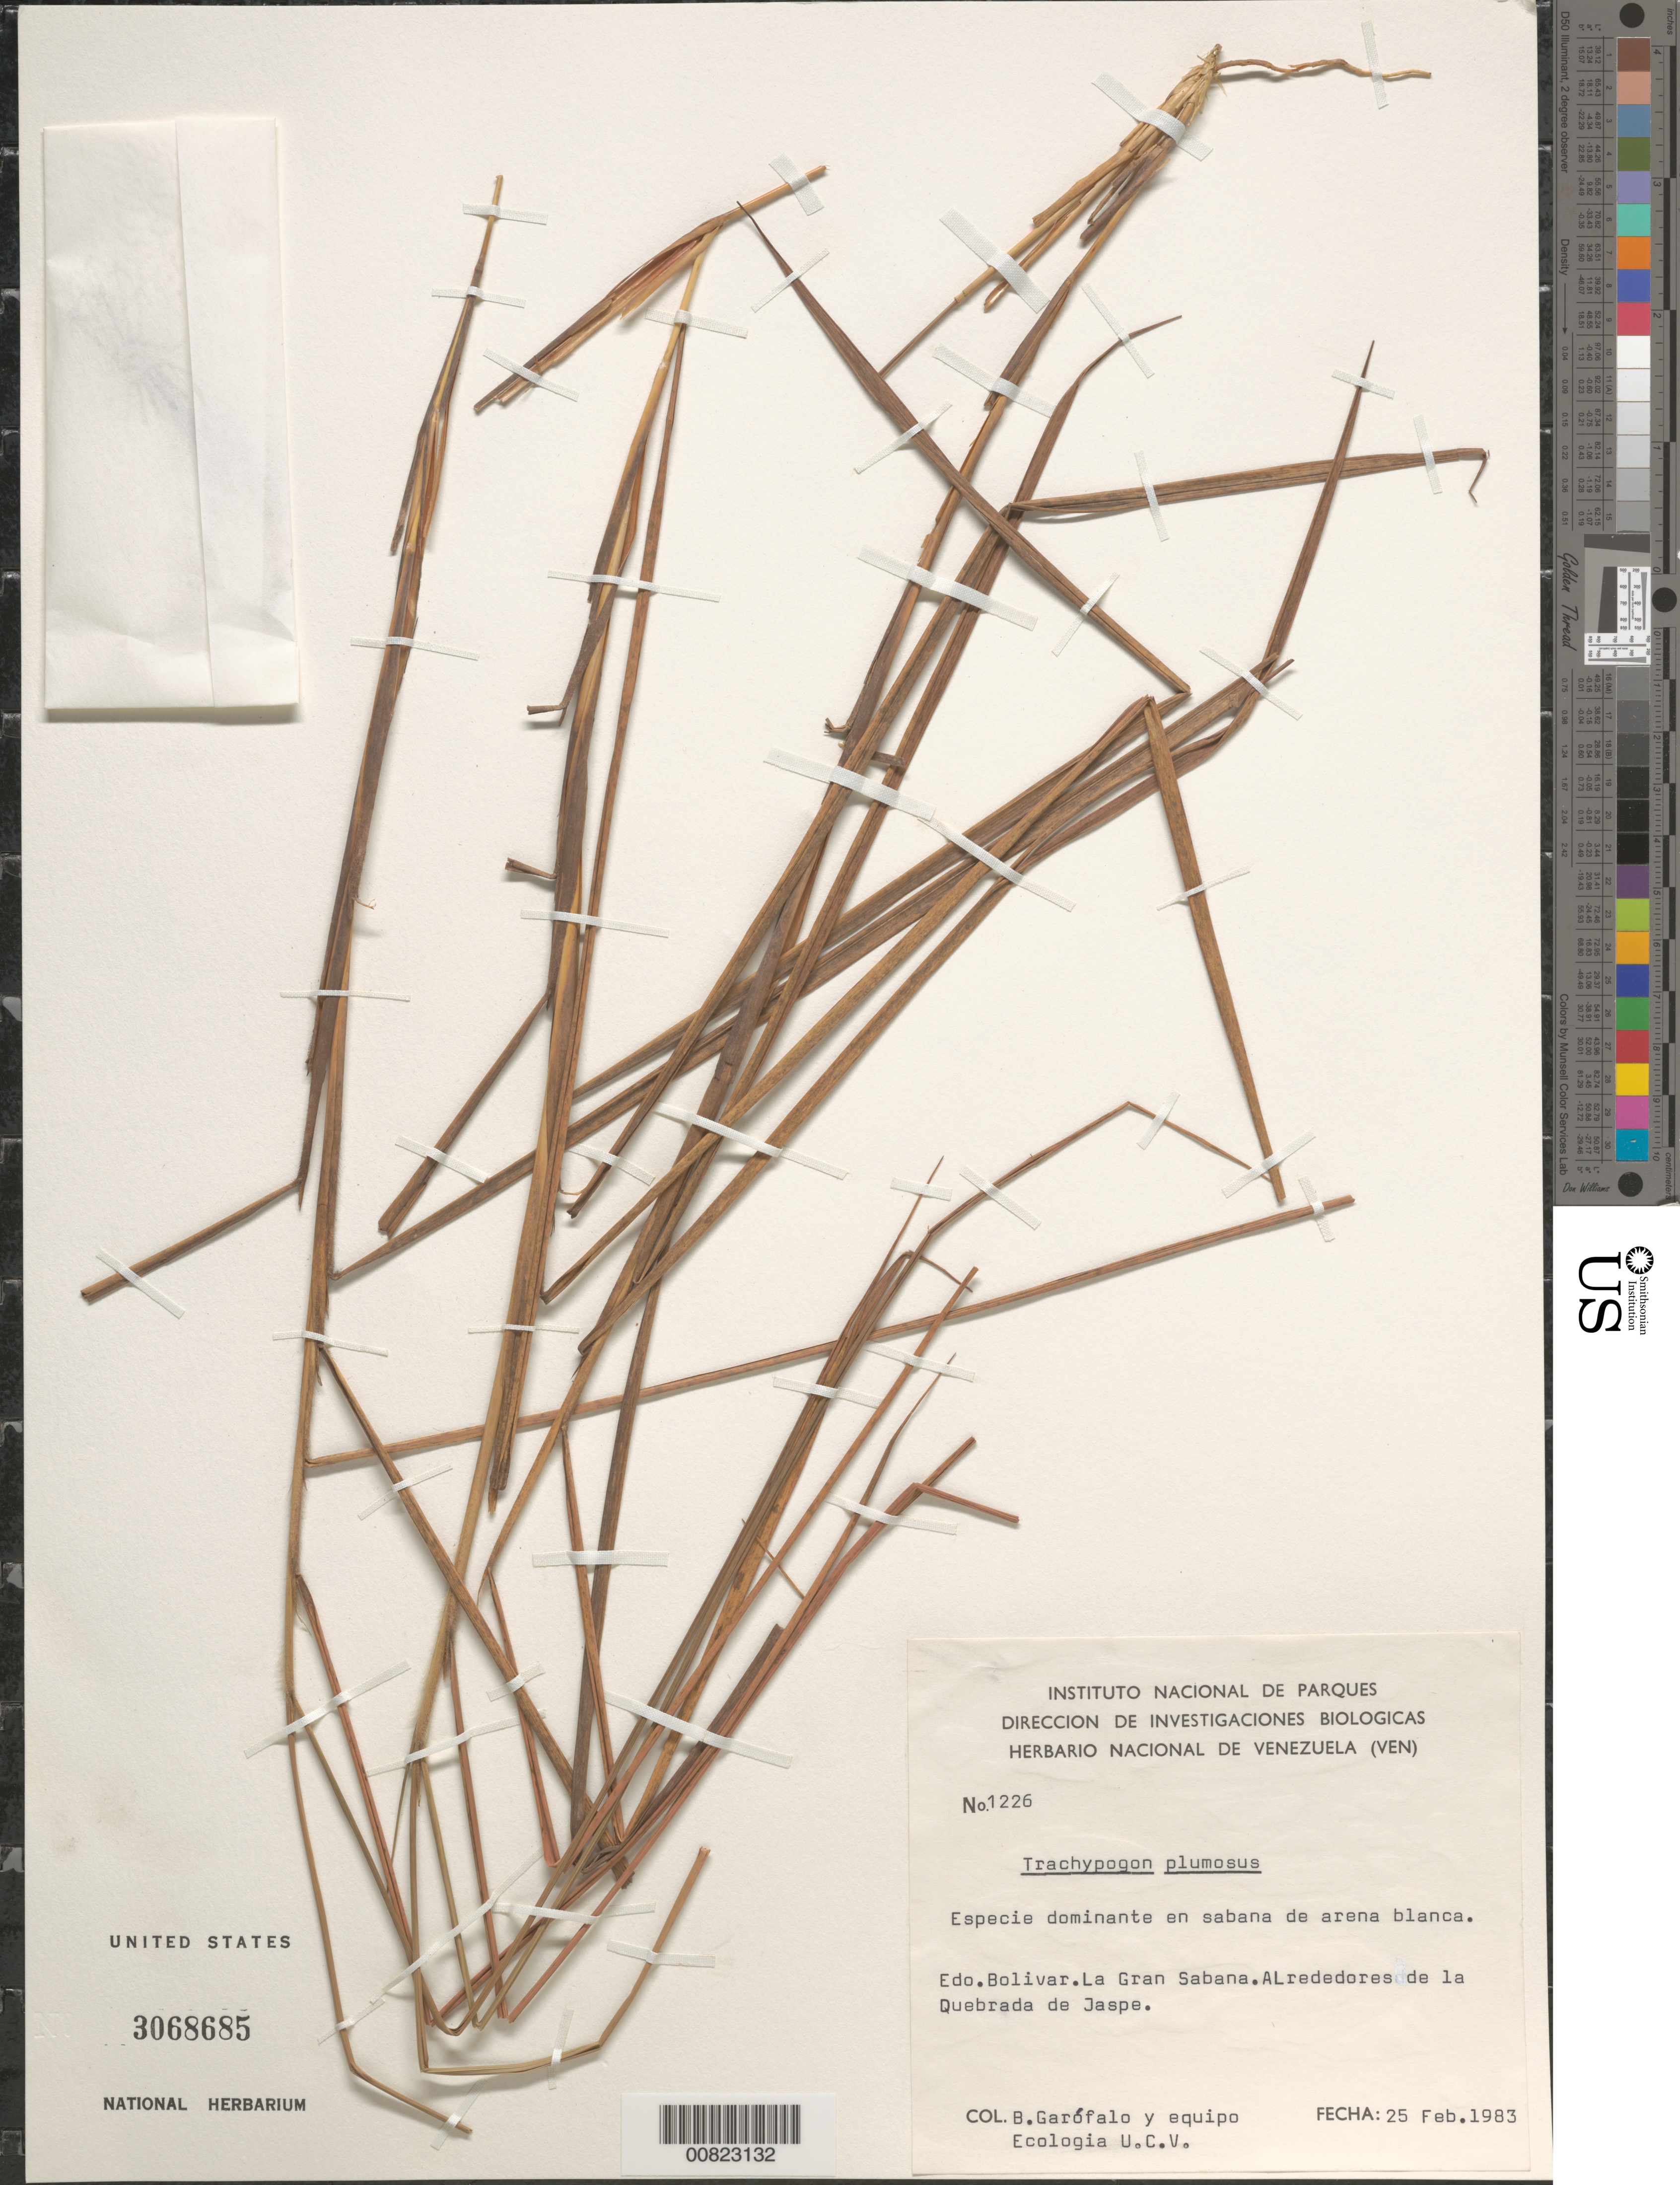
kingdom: Plantae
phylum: Tracheophyta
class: Liliopsida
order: Poales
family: Poaceae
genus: Trachypogon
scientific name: Trachypogon plumosus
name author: (Humb. & Bonpl.) Nees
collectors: B. Garofalo & Ecologia U.C.V.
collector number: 1226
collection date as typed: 25-Feb-83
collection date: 1983-02-25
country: Venezuela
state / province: Bolívar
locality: Gran Sabana, Quebrada de Jaspe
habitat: Sabana de arena blanca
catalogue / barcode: US 3068685